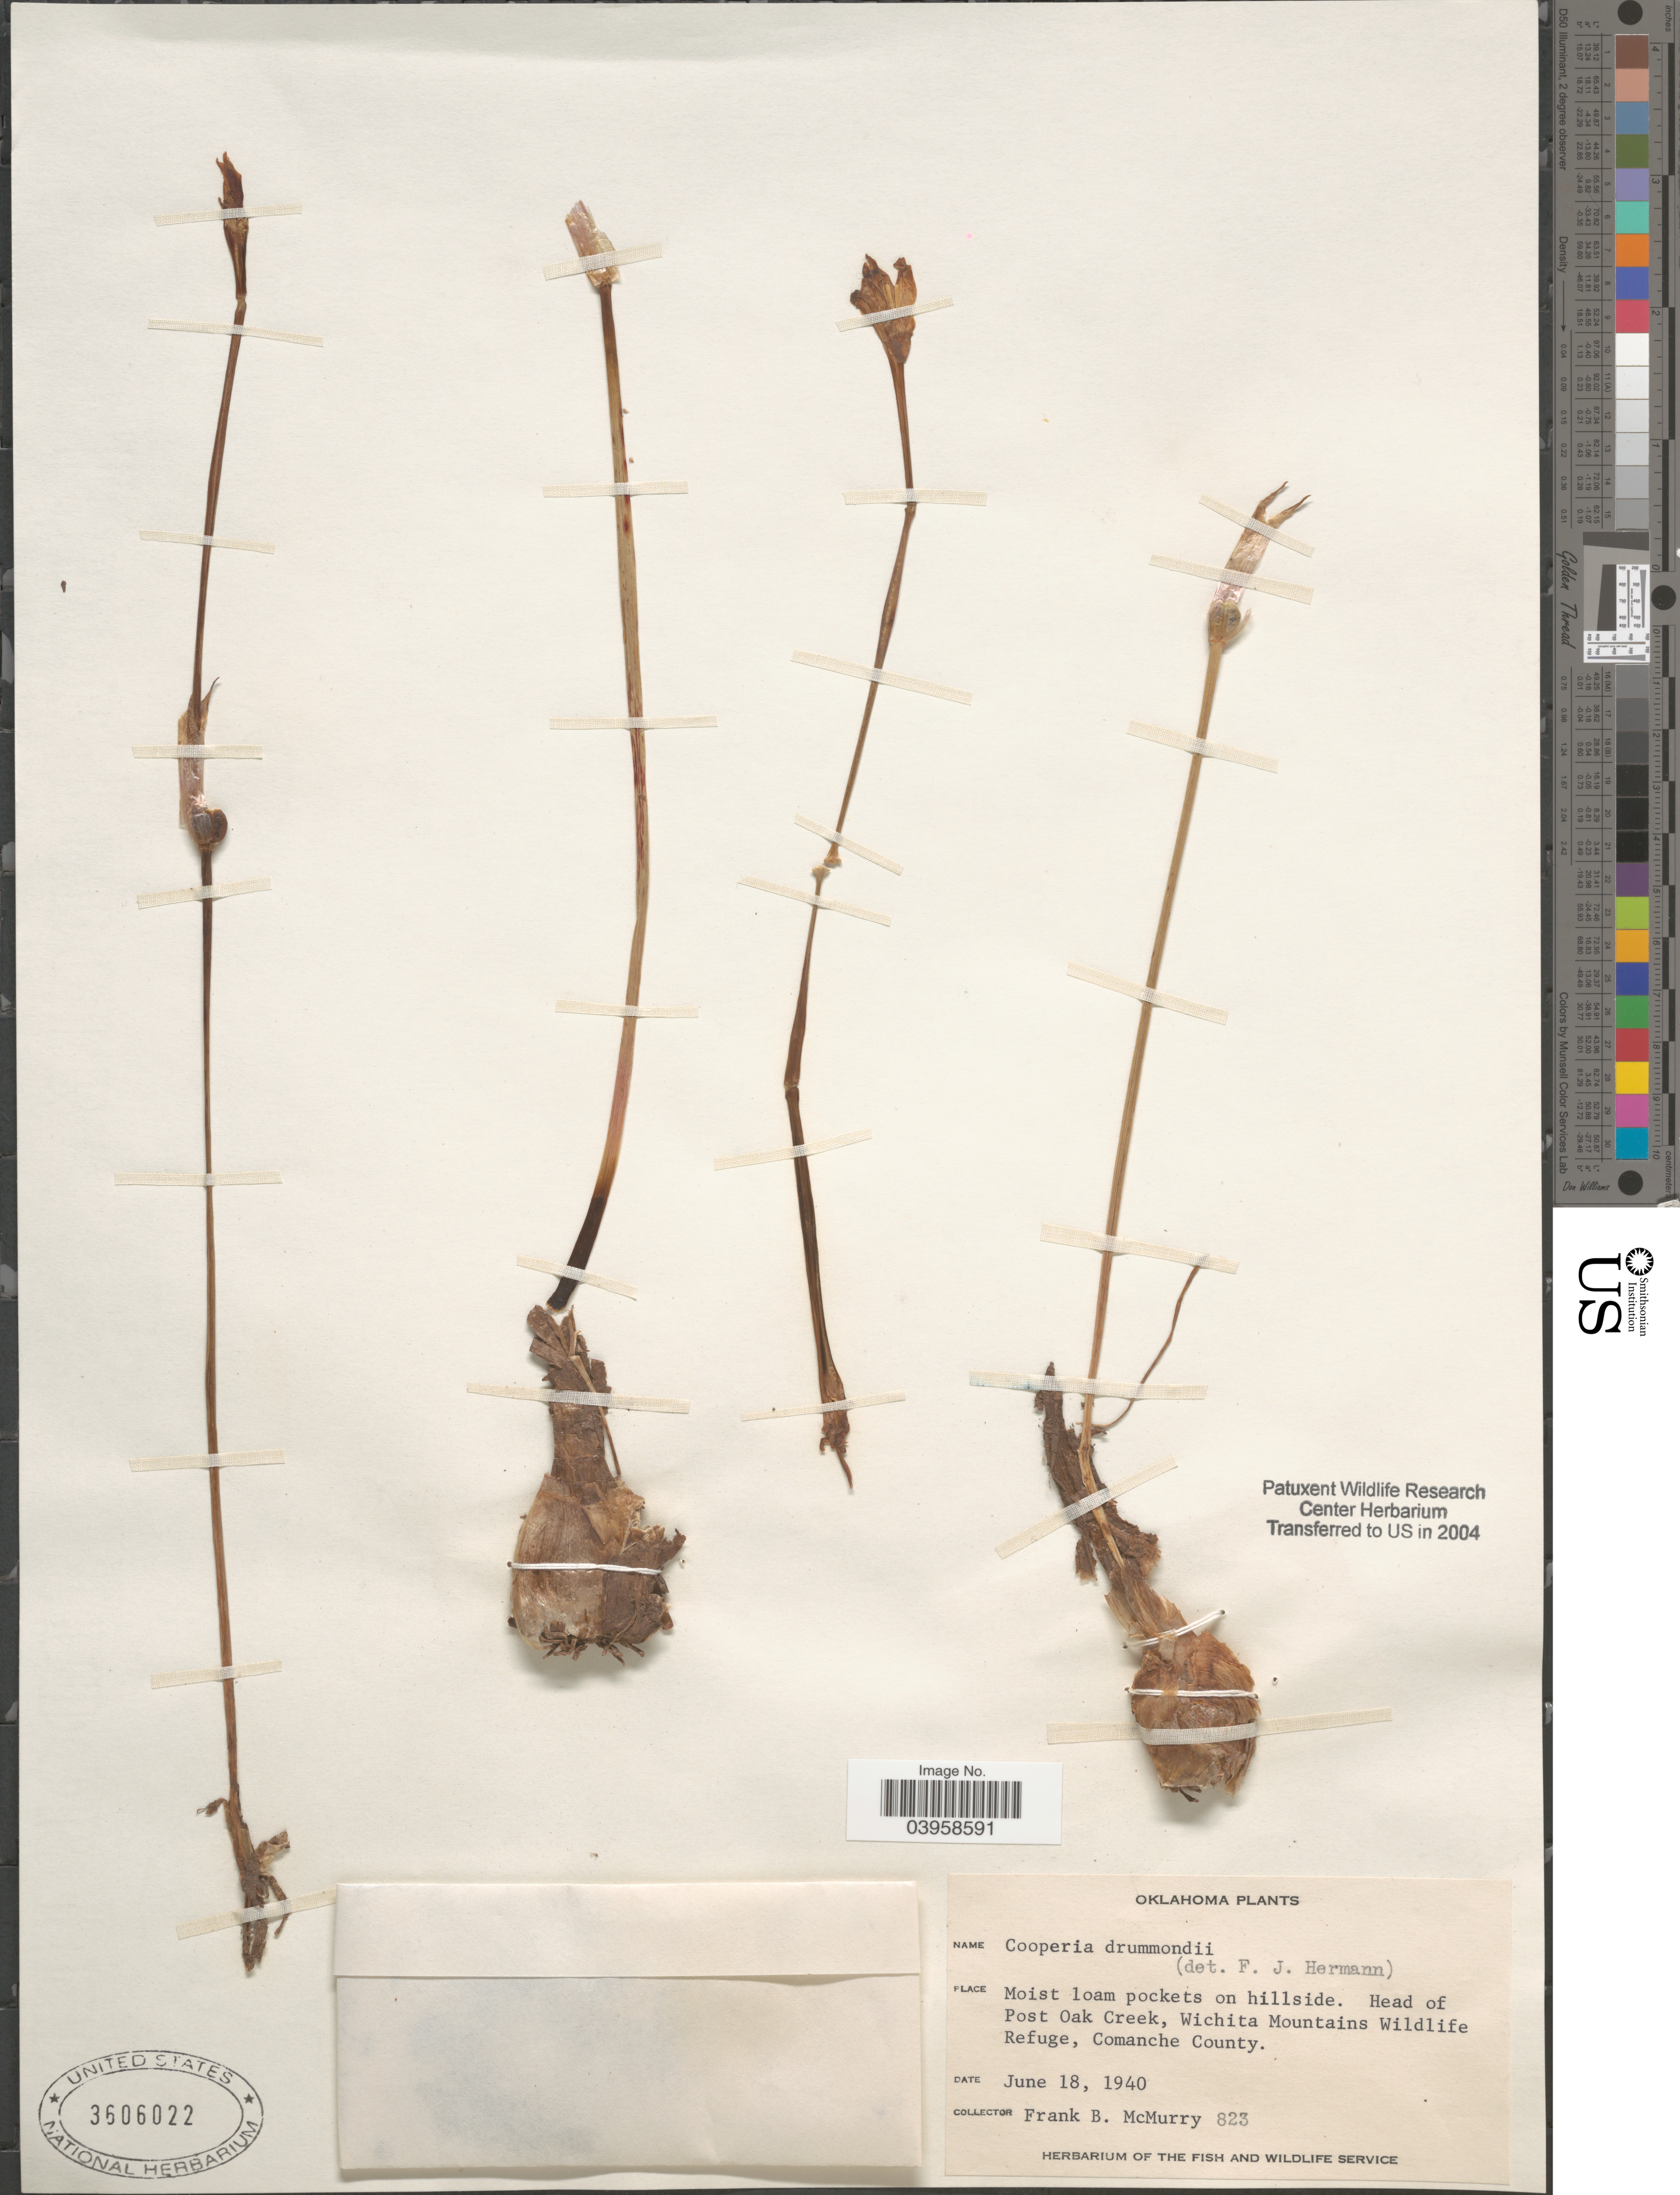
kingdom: Plantae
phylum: Tracheophyta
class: Liliopsida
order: Asparagales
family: Amaryllidaceae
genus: Zephyranthes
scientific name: Zephyranthes chlorosolen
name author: (Herb.) D. Dietr.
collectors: F. McMurray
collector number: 823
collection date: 1940-06-18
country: United States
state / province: Oklahoma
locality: Head of Post Oak Creek, Wichita Mountains Wildlife Refuge, Comanche County.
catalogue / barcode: US 3606022